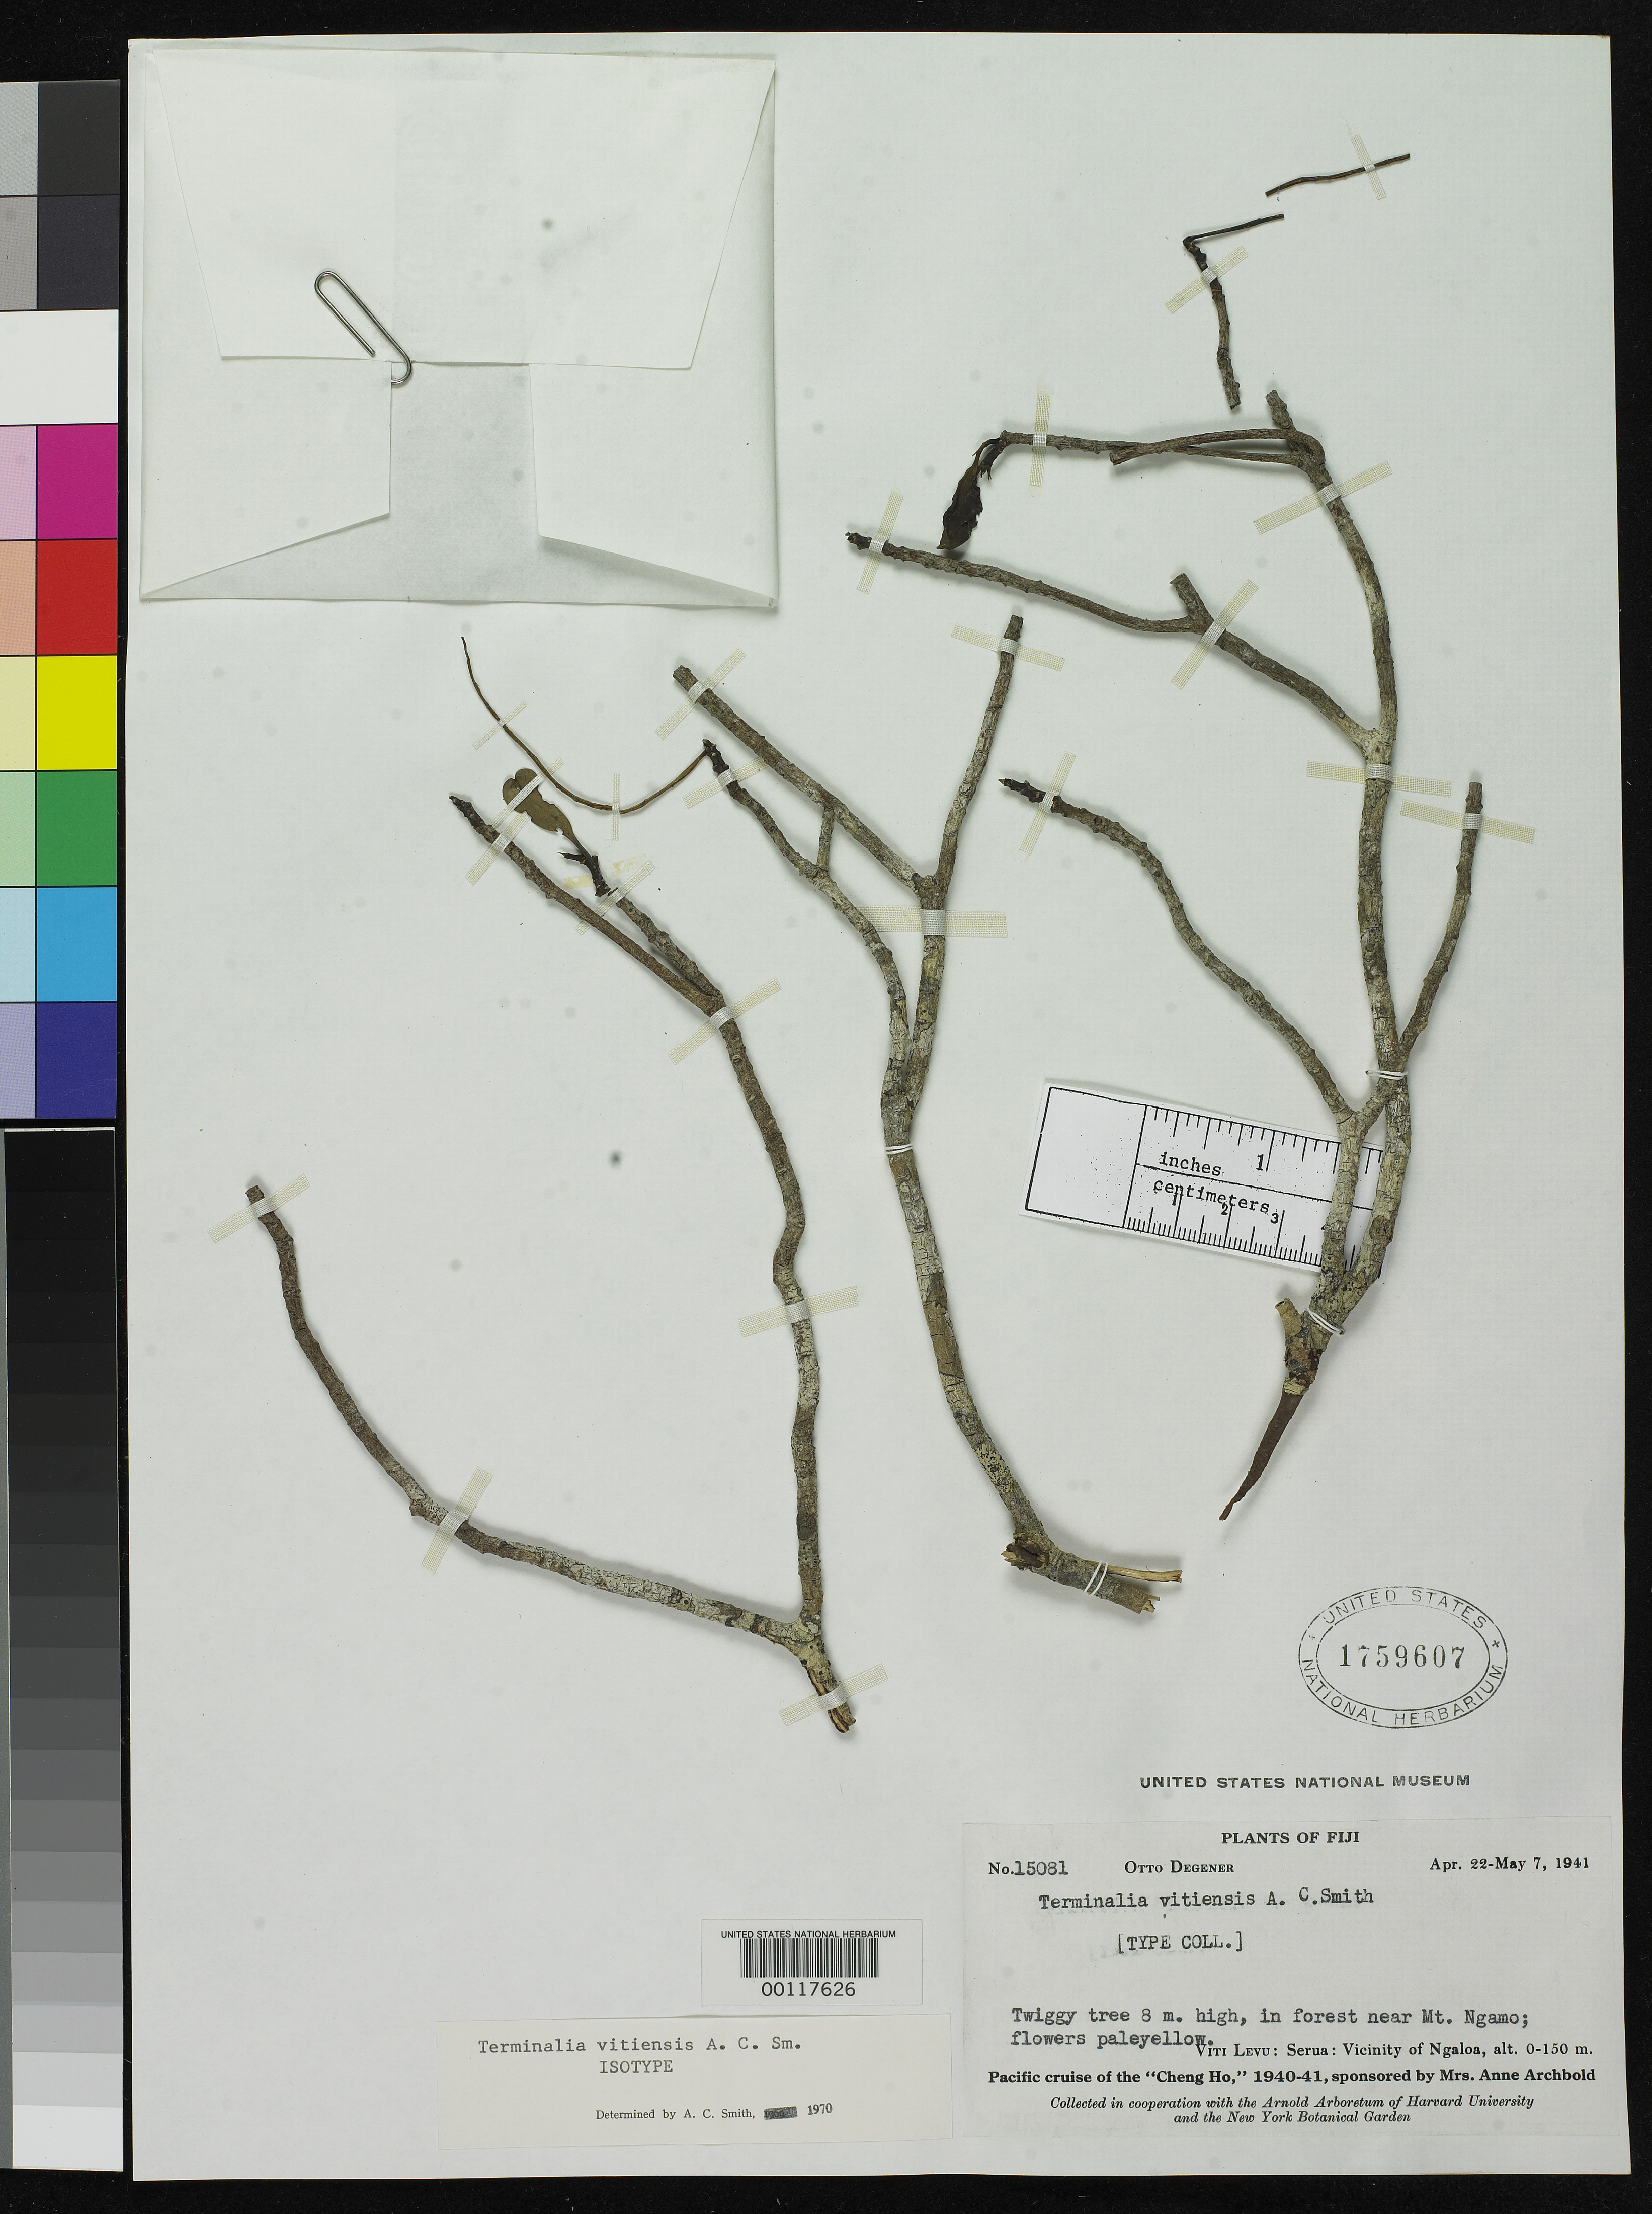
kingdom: Plantae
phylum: Tracheophyta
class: Magnoliopsida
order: Myrtales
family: Combretaceae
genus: Terminalia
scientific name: Terminalia vitiensis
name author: A.C. Sm.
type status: Isotype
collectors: O. Degener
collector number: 15081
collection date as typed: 22 Apr 1941 to 07 May 1941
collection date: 1941-04-22/1941-05-07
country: Fiji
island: Serua Reef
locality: Vicinity of Ngaloa, near Mt. Ngamo. [Viti Levu Group]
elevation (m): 0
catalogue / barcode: US 1759607